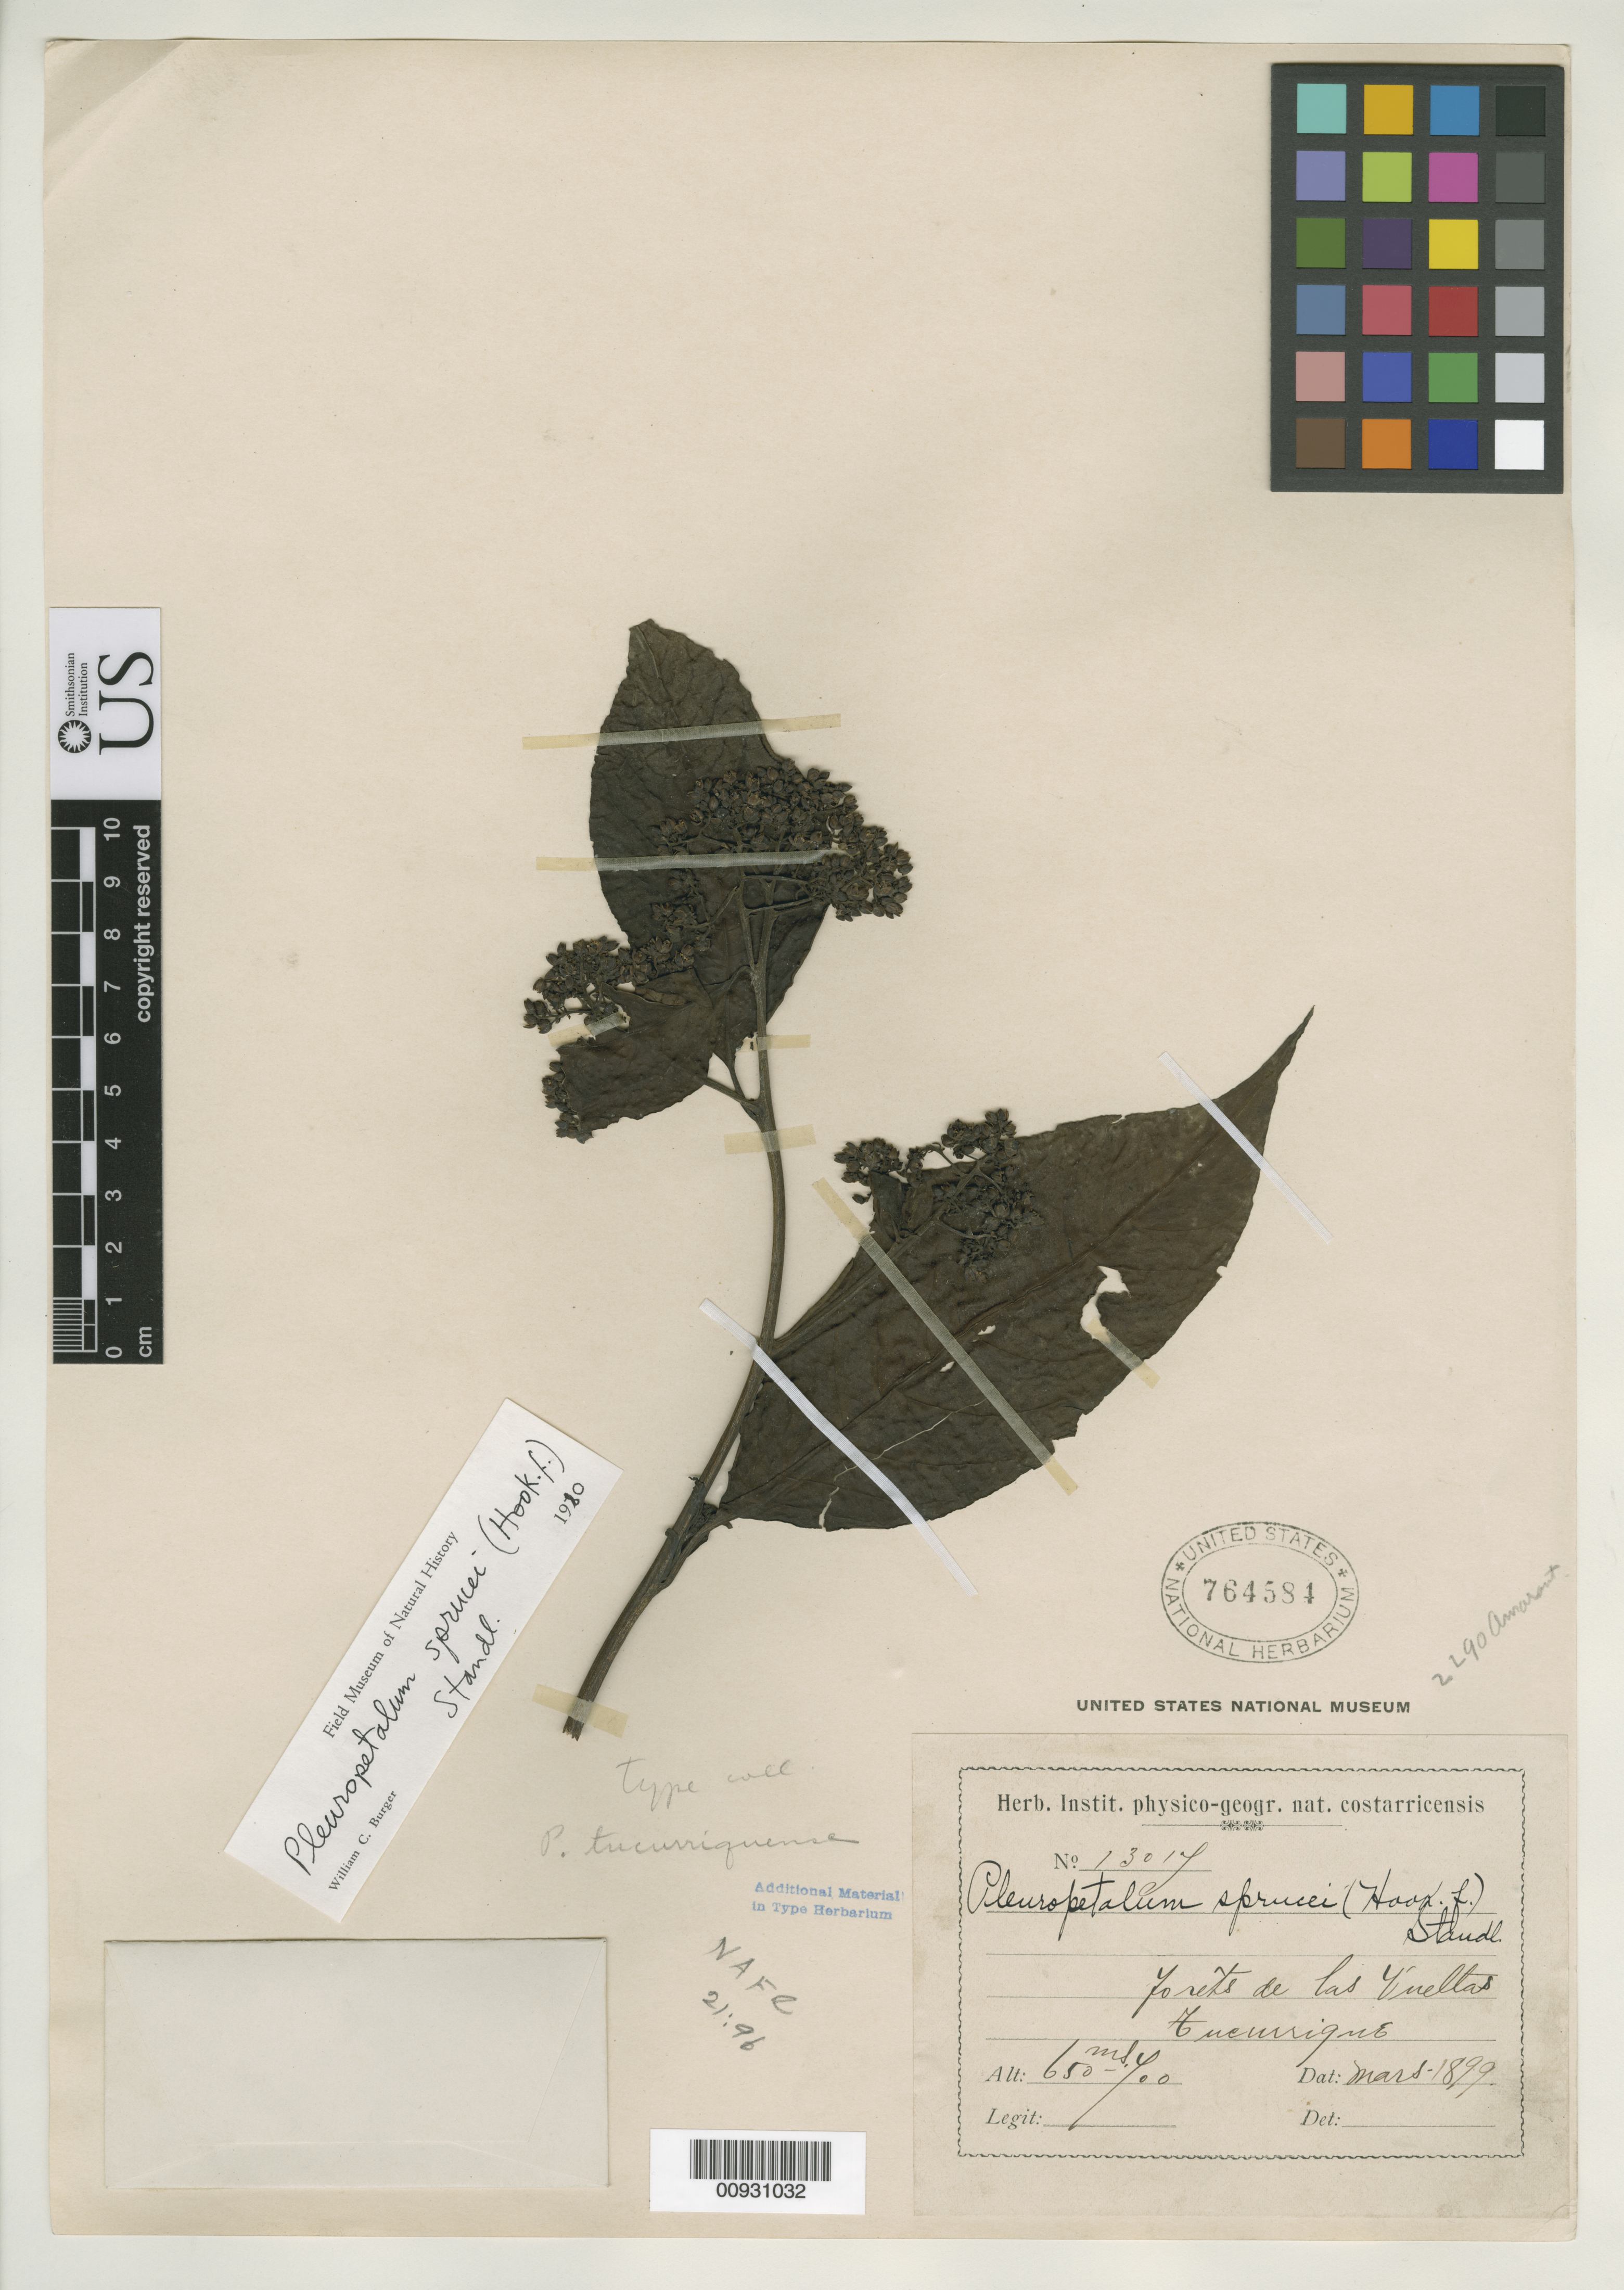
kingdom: Plantae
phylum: Tracheophyta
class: Magnoliopsida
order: Caryophyllales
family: Amaranthaceae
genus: Pleuropetalum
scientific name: Pleuropetalum tucurriquense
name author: Donn. Sm.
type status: Isotype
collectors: A. Tonduz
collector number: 13017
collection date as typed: Mar 1899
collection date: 1899-03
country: Costa Rica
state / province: Cartago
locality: Las Vueltas, Tucurrique.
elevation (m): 650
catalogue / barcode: US 764584